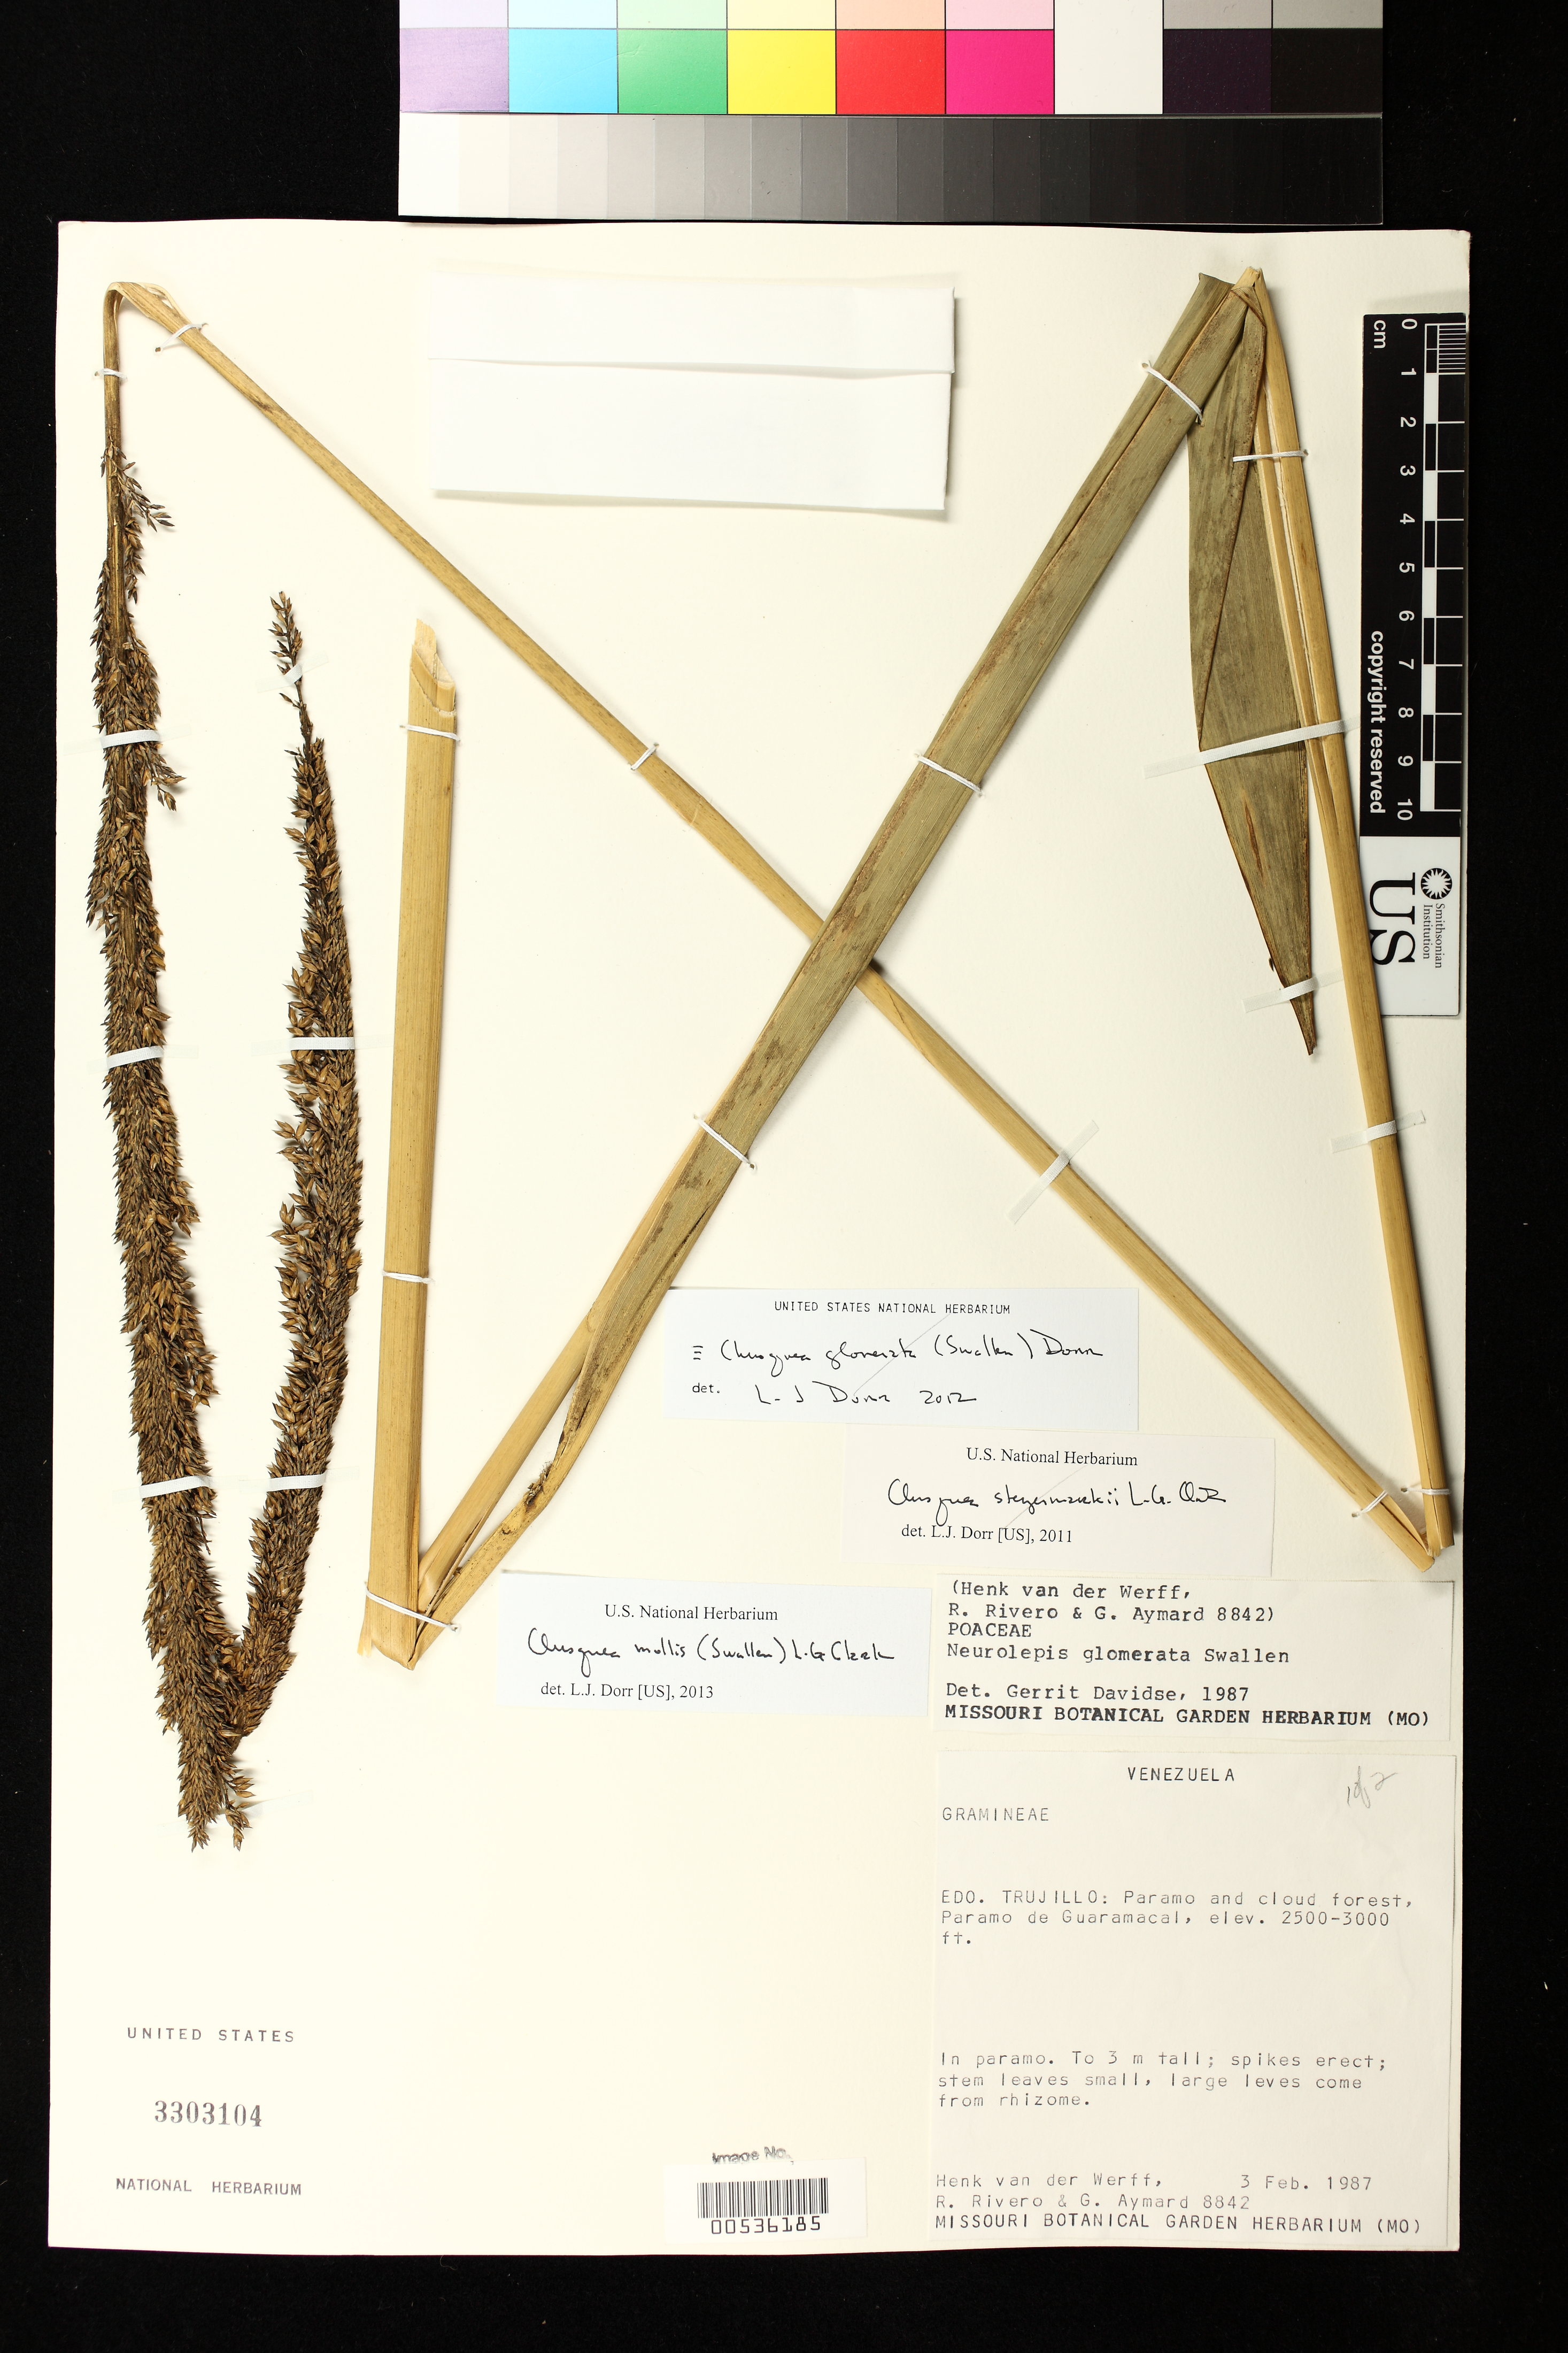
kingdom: Plantae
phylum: Tracheophyta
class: Liliopsida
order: Poales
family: Poaceae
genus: Chusquea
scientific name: Chusquea mollis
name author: (Swallen) L.G. Clark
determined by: Dorr, L. J., (BOT), Smithsonian Institution - National Museum of Natural History (UNITED STATES)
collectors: H. van der Werff, R. Rivero & G. A. Aymard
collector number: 8842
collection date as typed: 03 Feb 1987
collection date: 1987-02-03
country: Venezuela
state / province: Trujillo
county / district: Boconó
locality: Páramo de Guaramacal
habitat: Paramo and cloud forest. In Paramo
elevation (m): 2500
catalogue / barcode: US 3303104